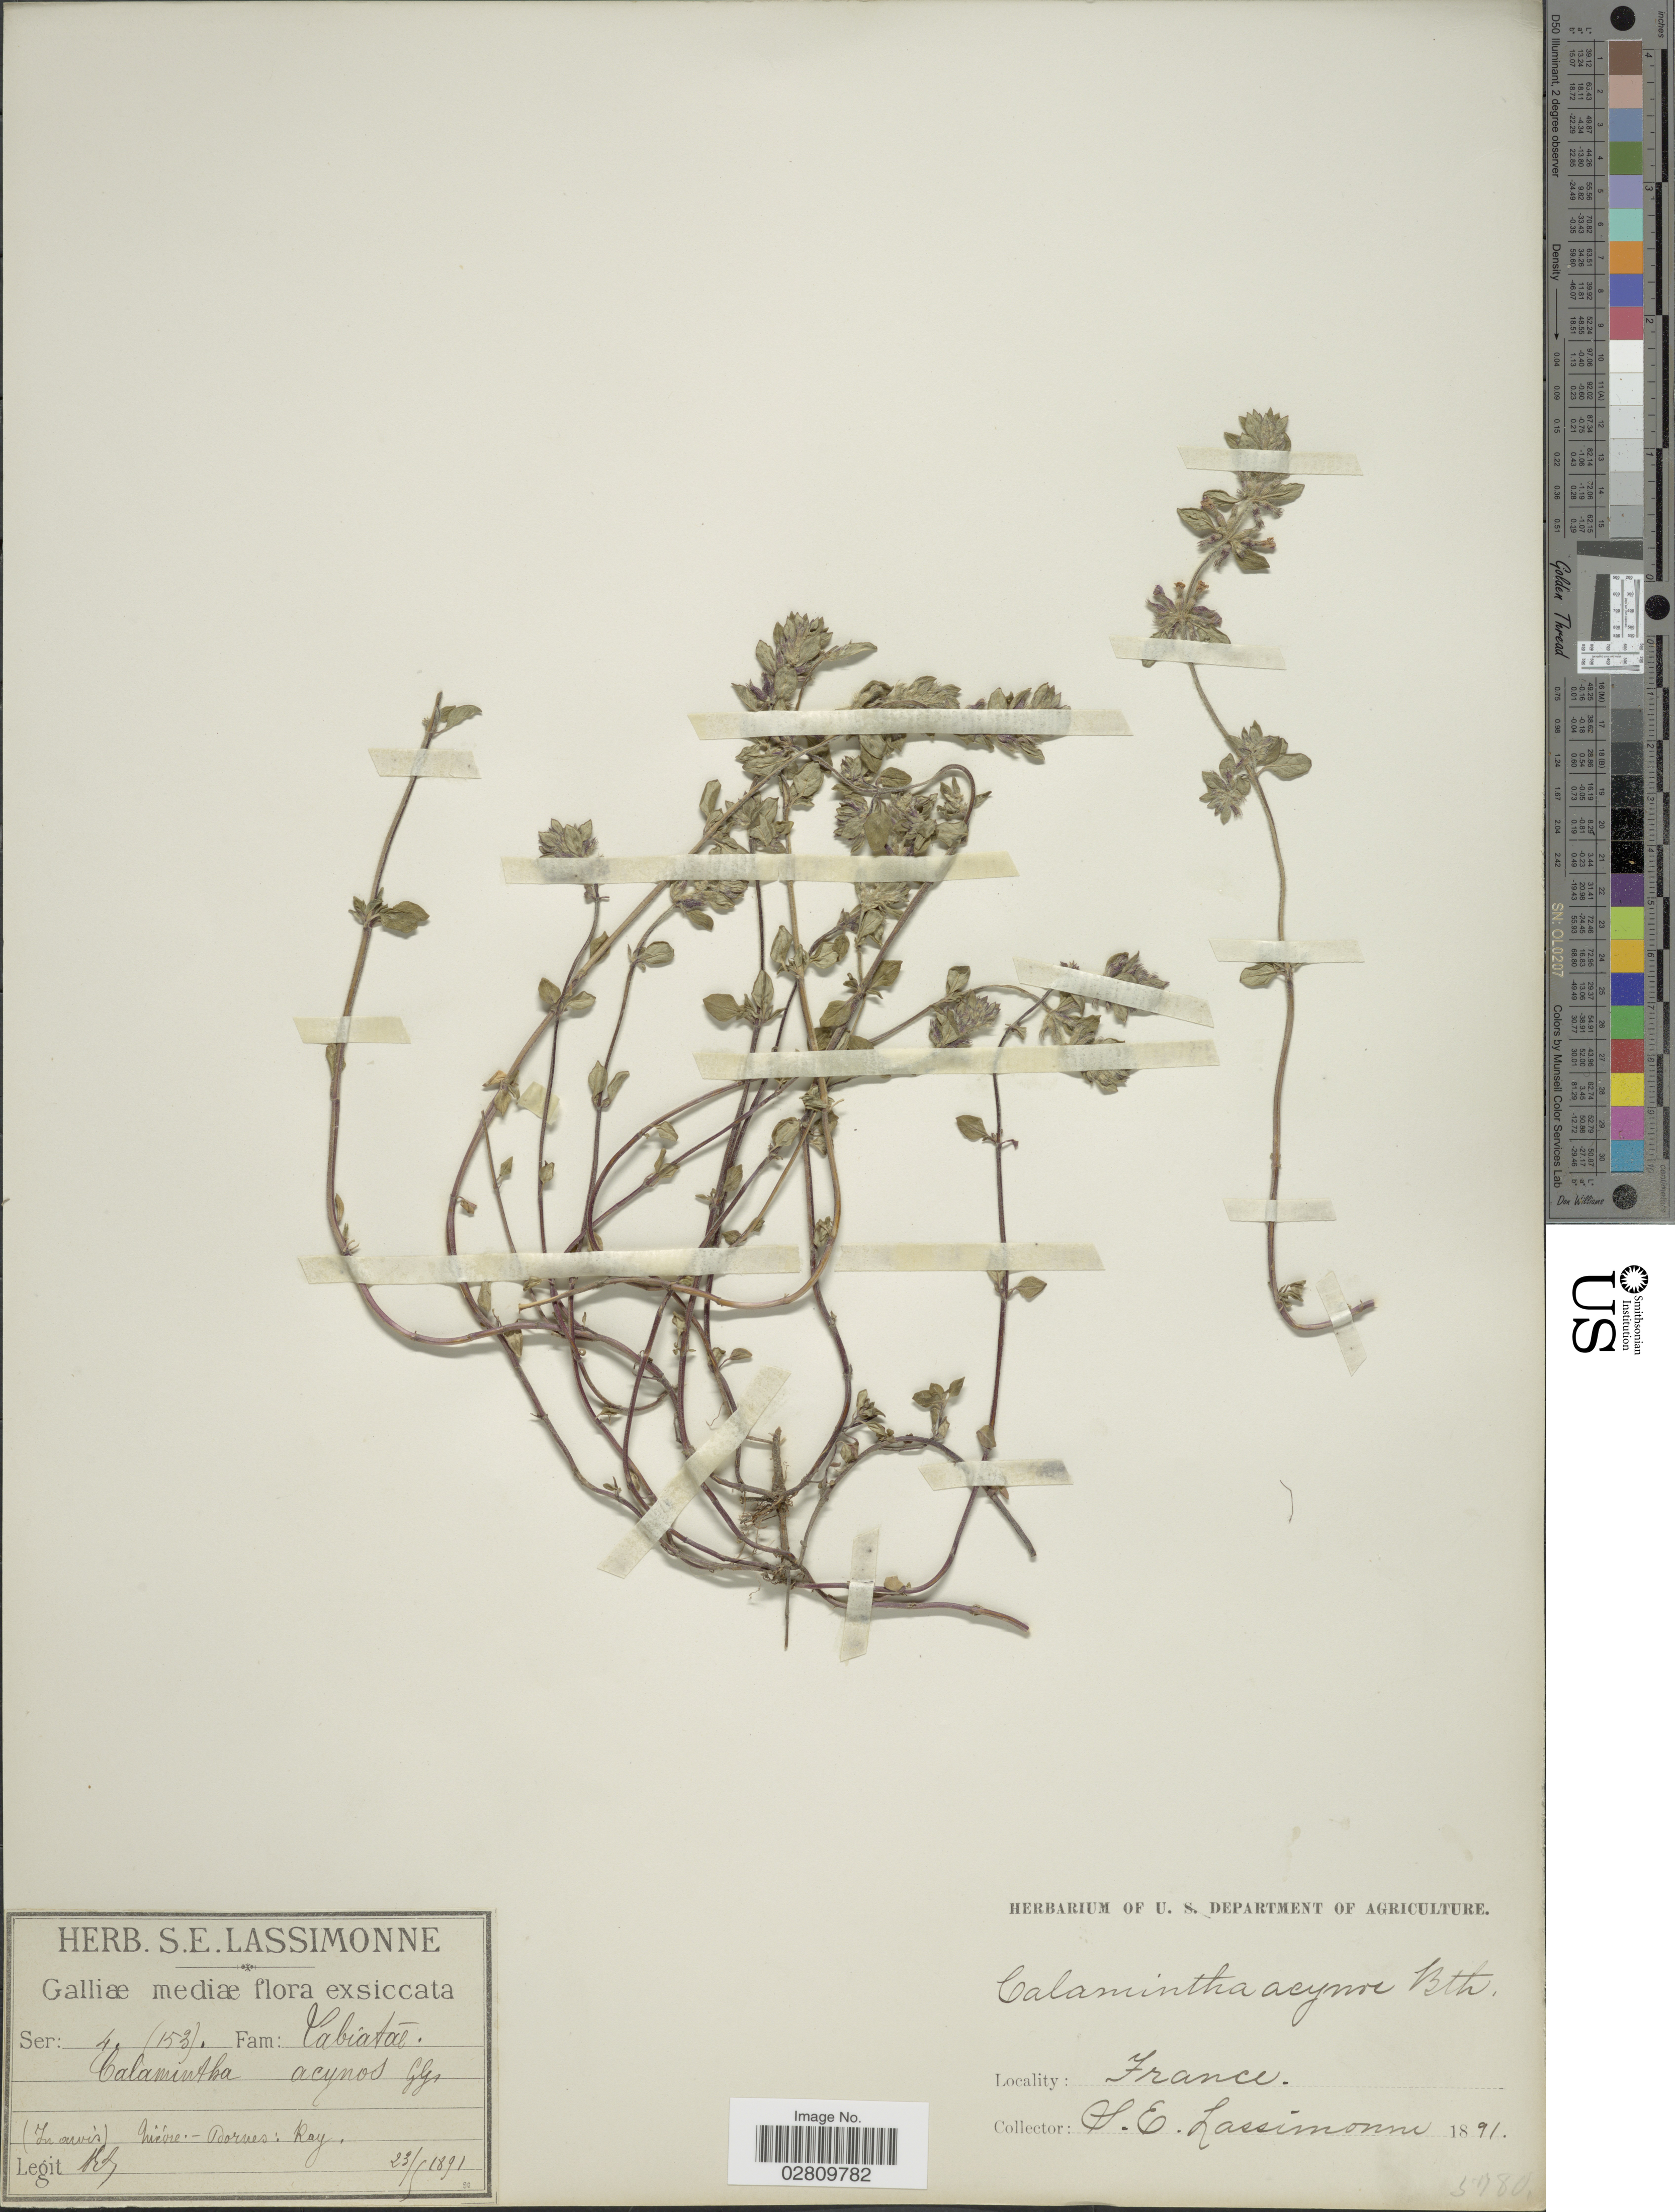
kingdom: Plantae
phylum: Tracheophyta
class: Magnoliopsida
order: Lamiales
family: Lamiaceae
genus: Acinos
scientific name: Acinos acinos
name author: (L.) Huth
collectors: S. Lassimonne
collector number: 153?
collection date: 1891-05-23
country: France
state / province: Bourgogne-Franche-Comté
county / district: Nièvre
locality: Galliæ mediæ [Central France]. Niévre - Dornes: Ray. (In arvis) [in the fields]